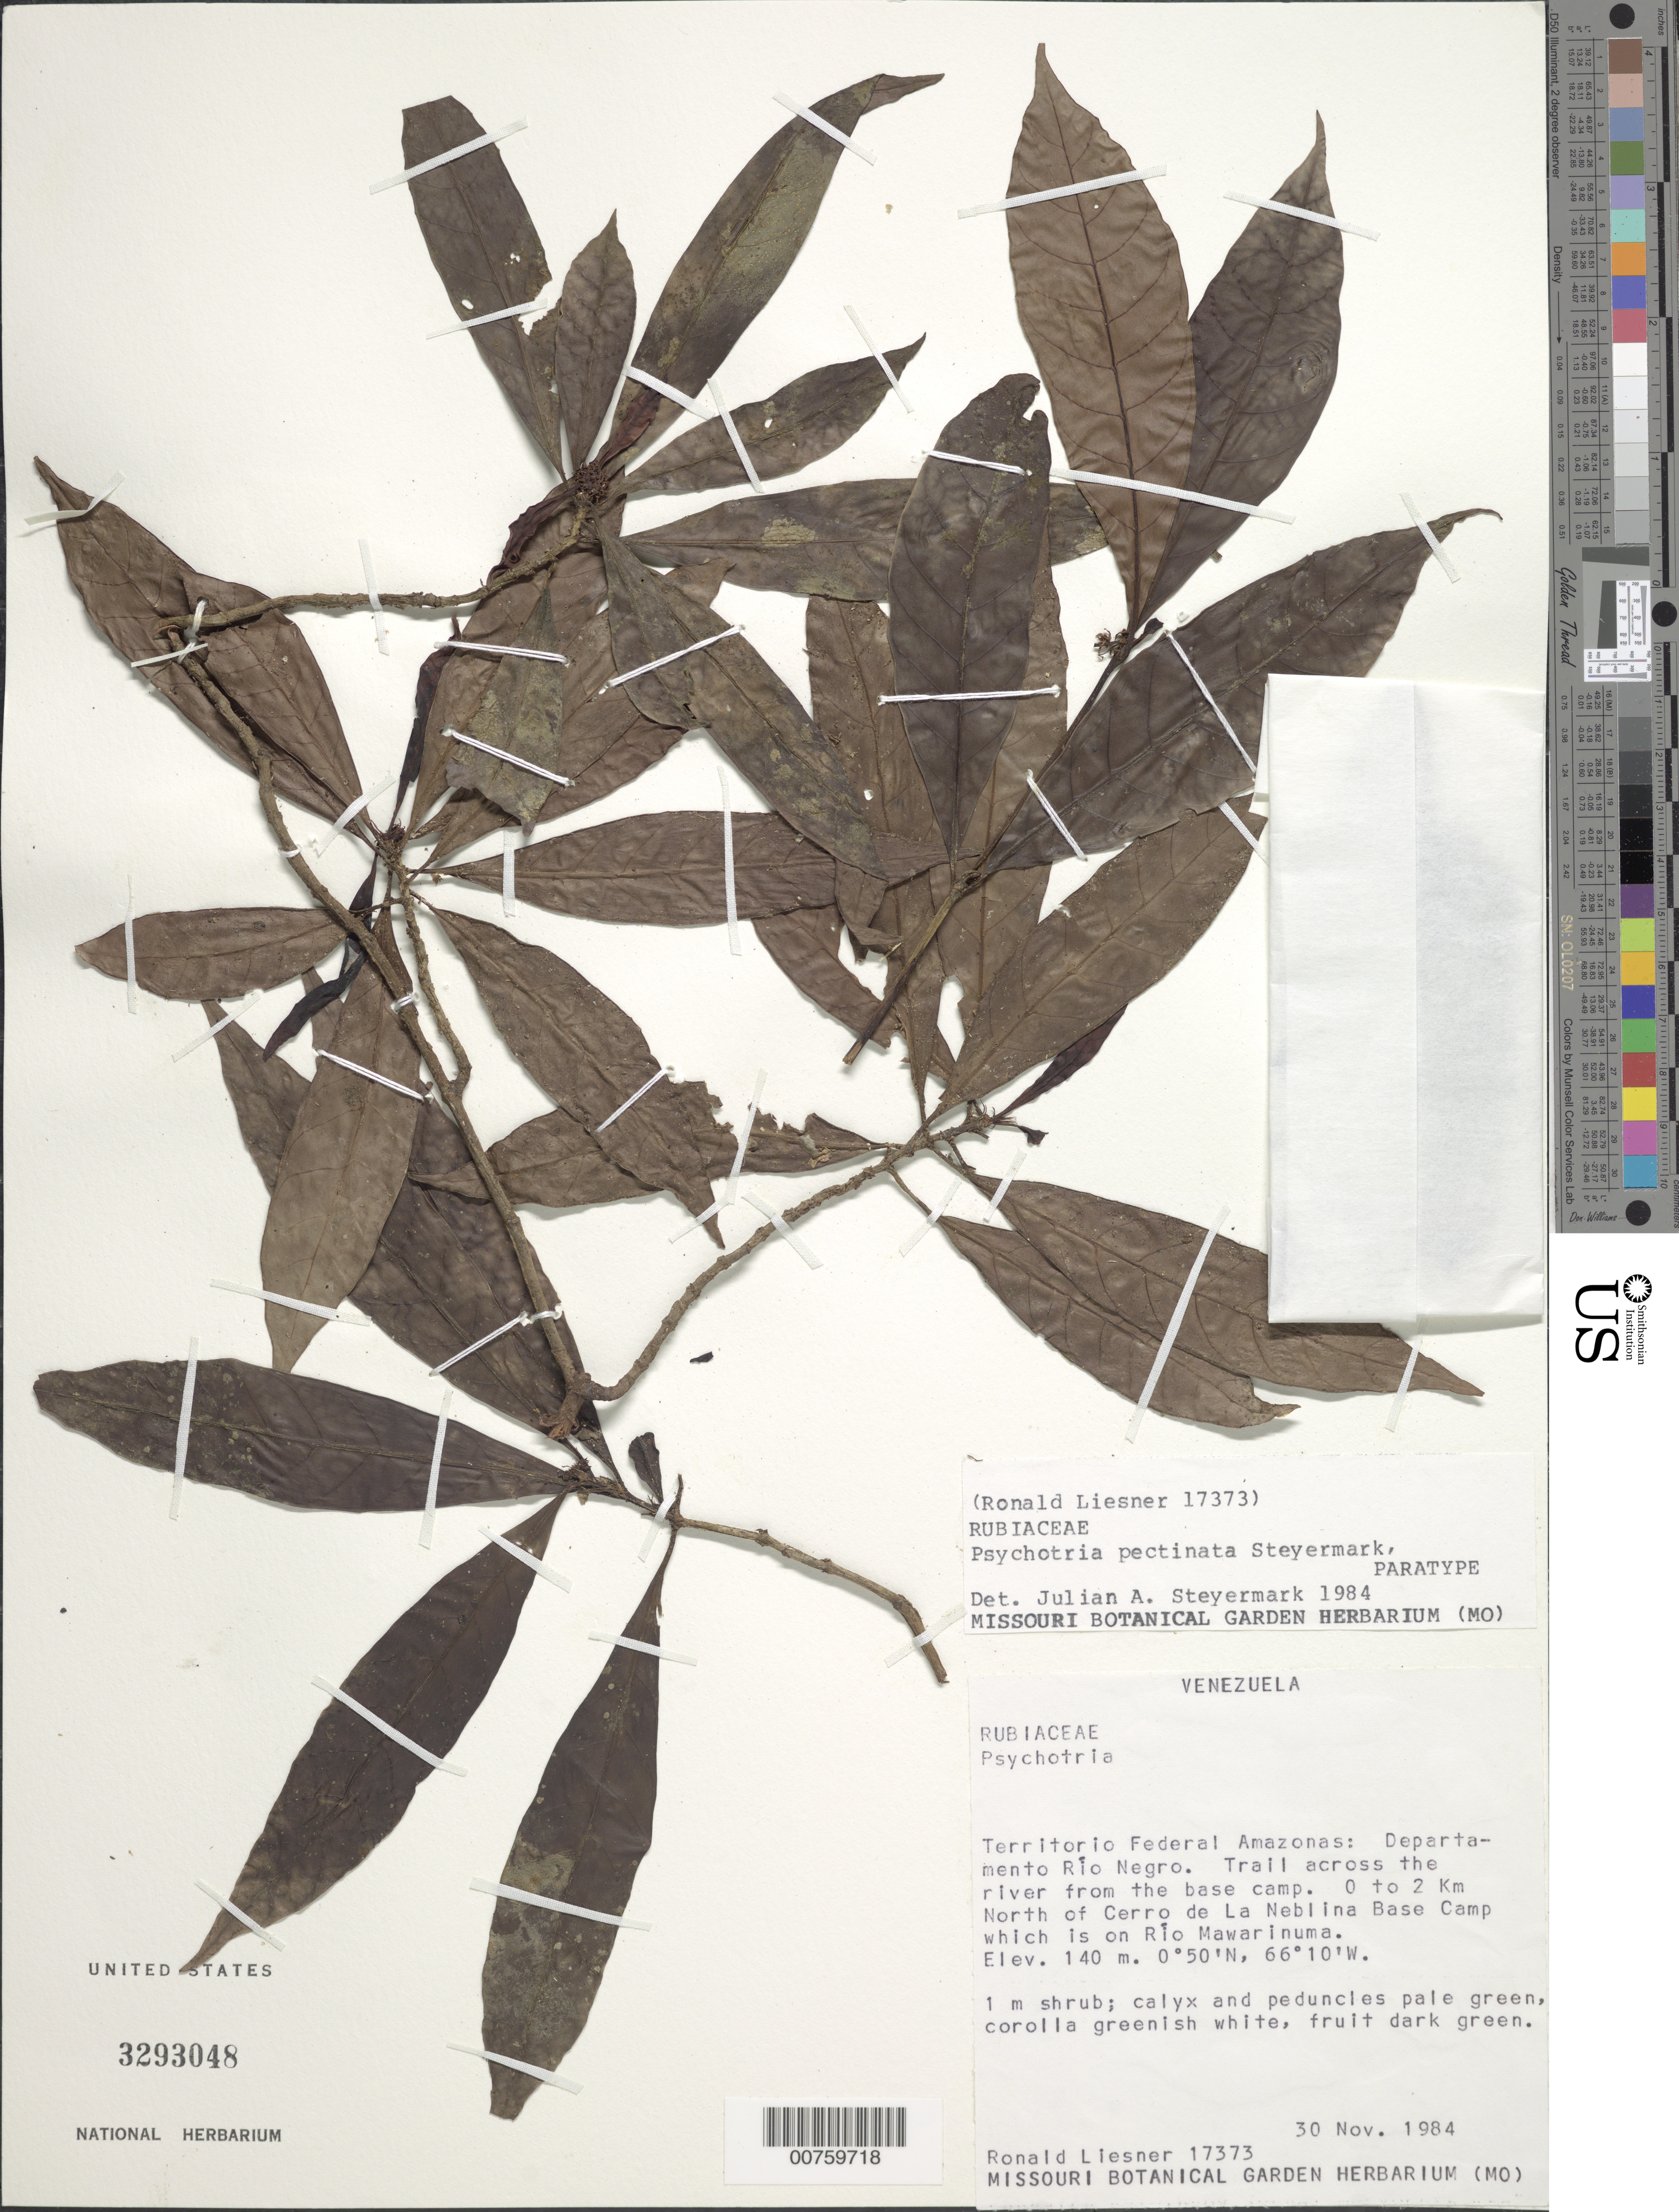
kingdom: Plantae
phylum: Tracheophyta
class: Magnoliopsida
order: Gentianales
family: Rubiaceae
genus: Psychotria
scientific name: Psychotria pectinata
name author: Steyerm.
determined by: Steyermark, Julian A., (VEN)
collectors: R. L. Liesner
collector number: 17373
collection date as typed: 30-Nov-84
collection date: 1984-11-30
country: Venezuela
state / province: Amazonas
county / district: Río Negro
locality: Río Mawarinuma, 0-2 km N of Cerro de La Neblina Base Camp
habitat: Trail across river from base camp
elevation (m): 140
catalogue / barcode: US 3293048